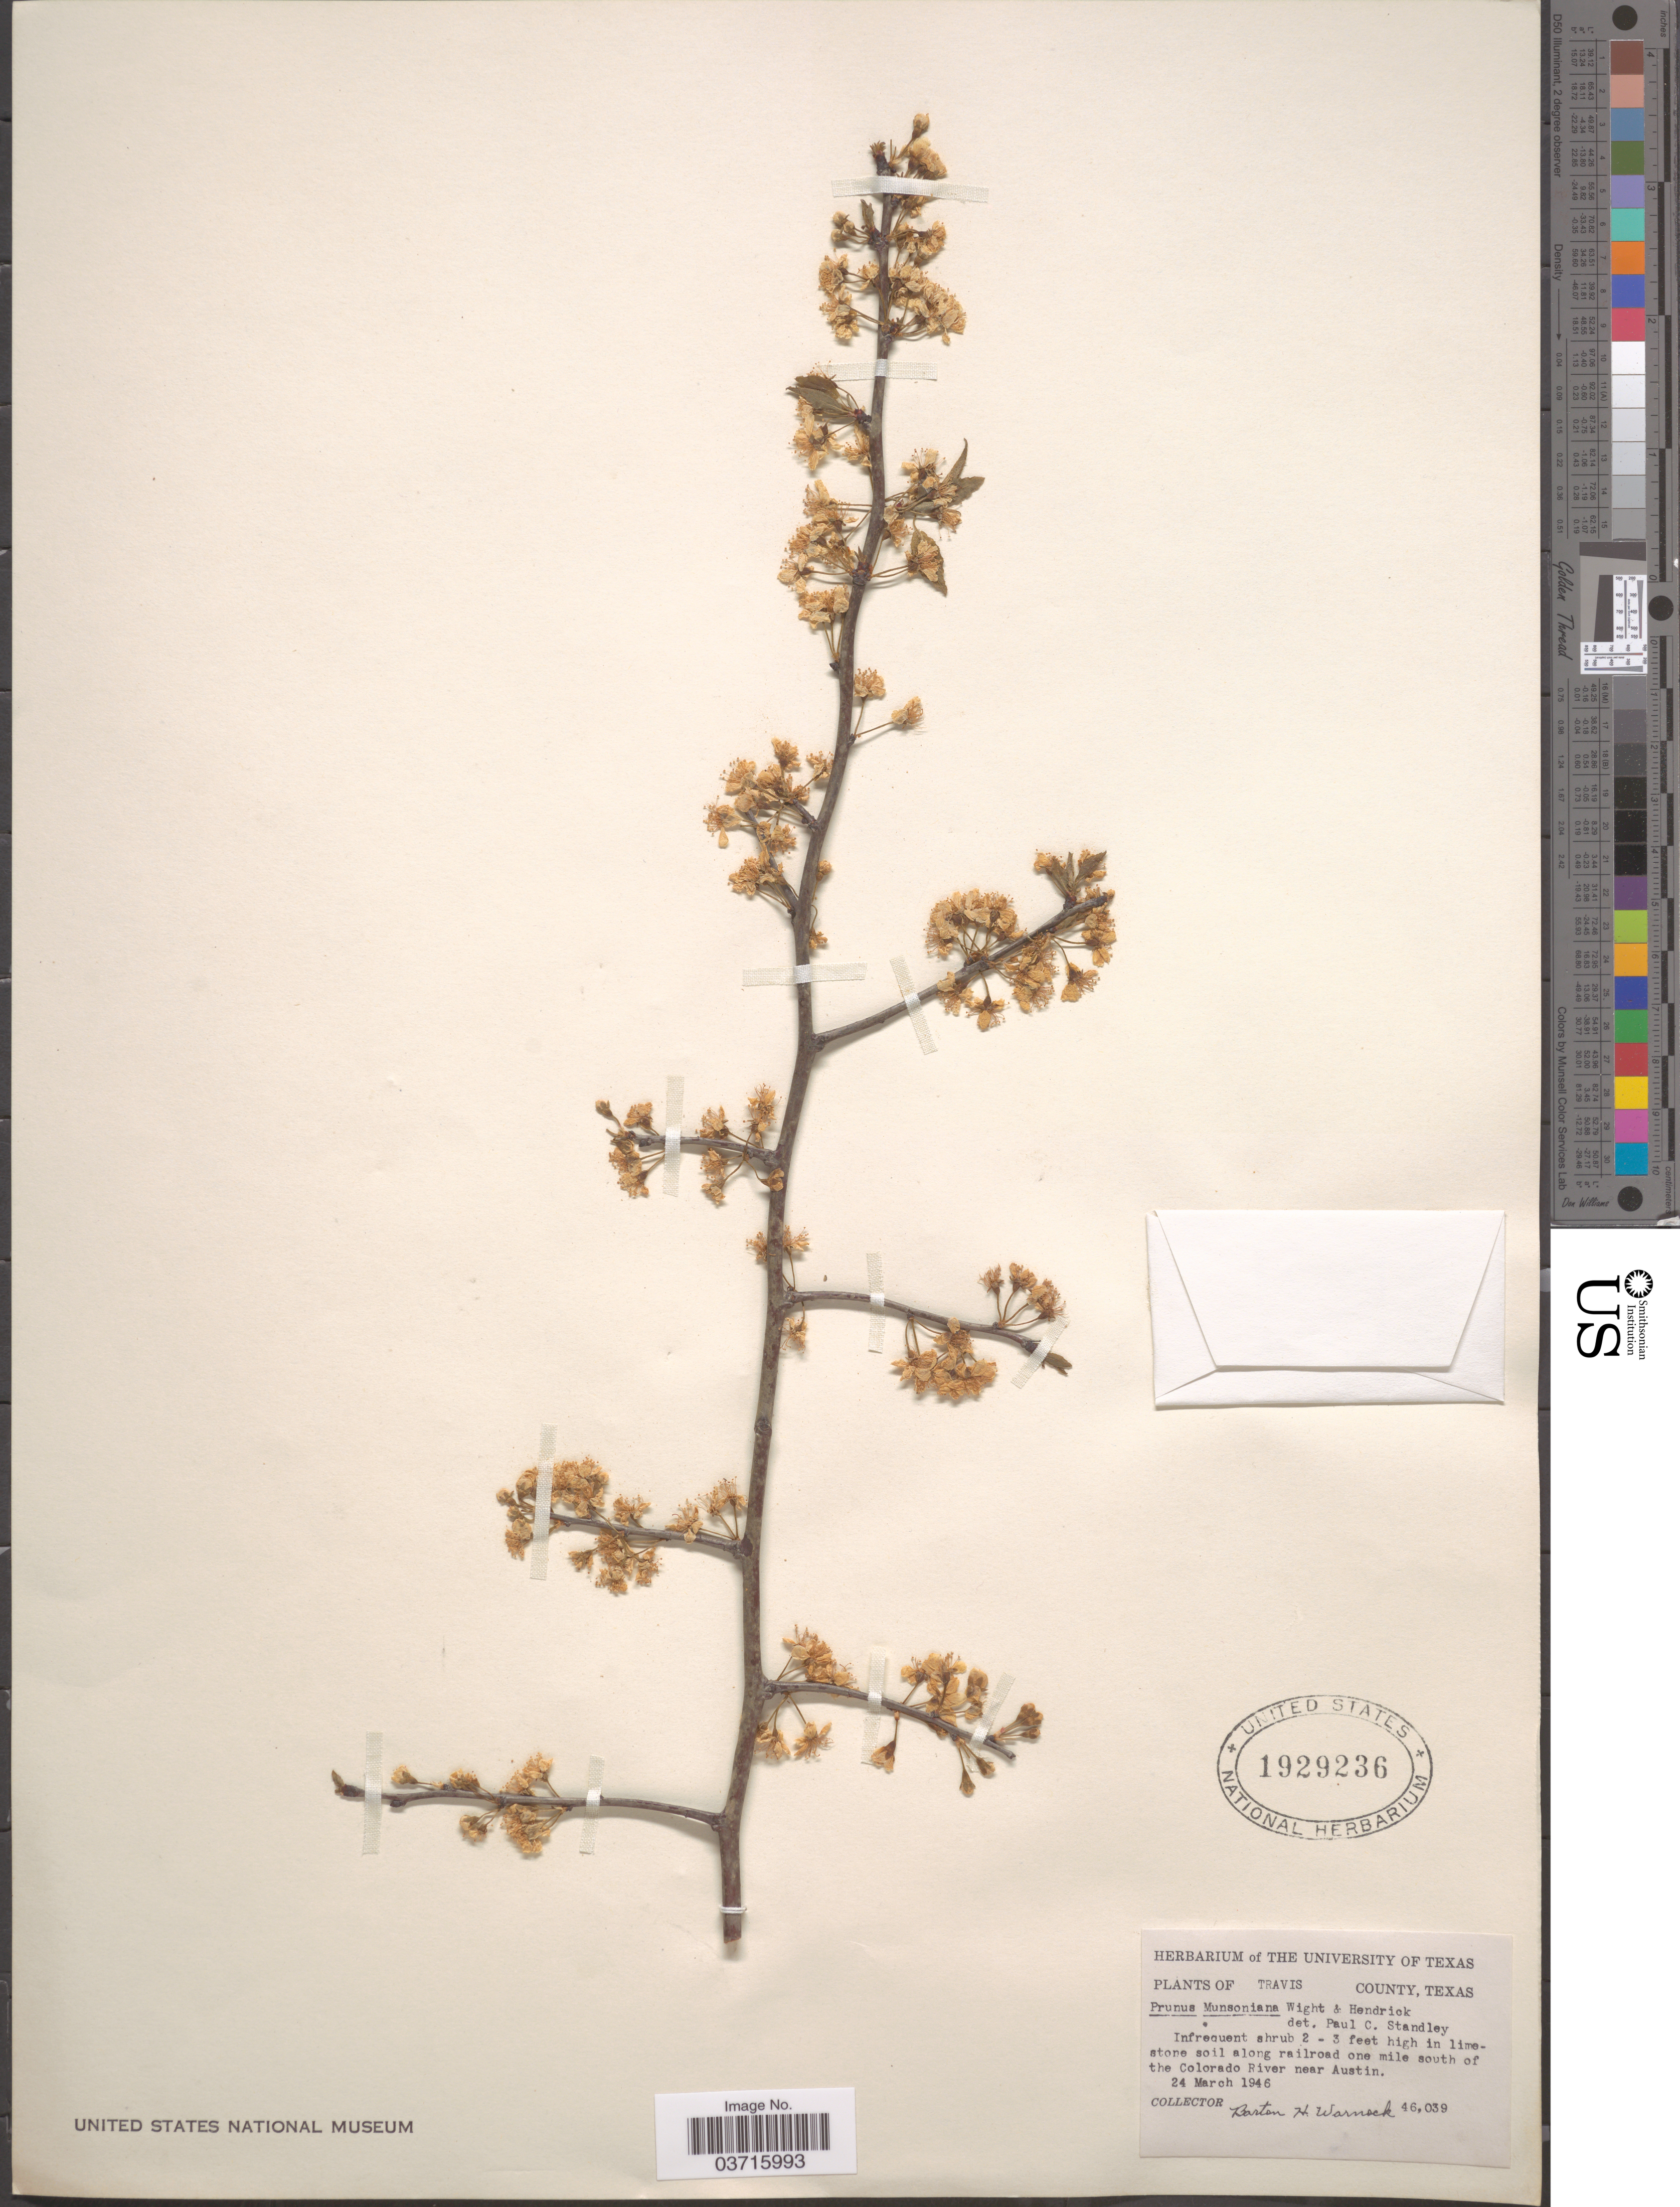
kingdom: Plantae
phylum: Tracheophyta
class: Magnoliopsida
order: Rosales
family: Rosaceae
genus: Prunus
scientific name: Prunus munsoniana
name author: W. Wight & Hedrick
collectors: B. H. Warnock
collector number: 46039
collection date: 1946-03-24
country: United States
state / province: Texas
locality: Travis County. Along railroad one mile south of the Colorado River near Austin.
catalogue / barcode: US 1929236